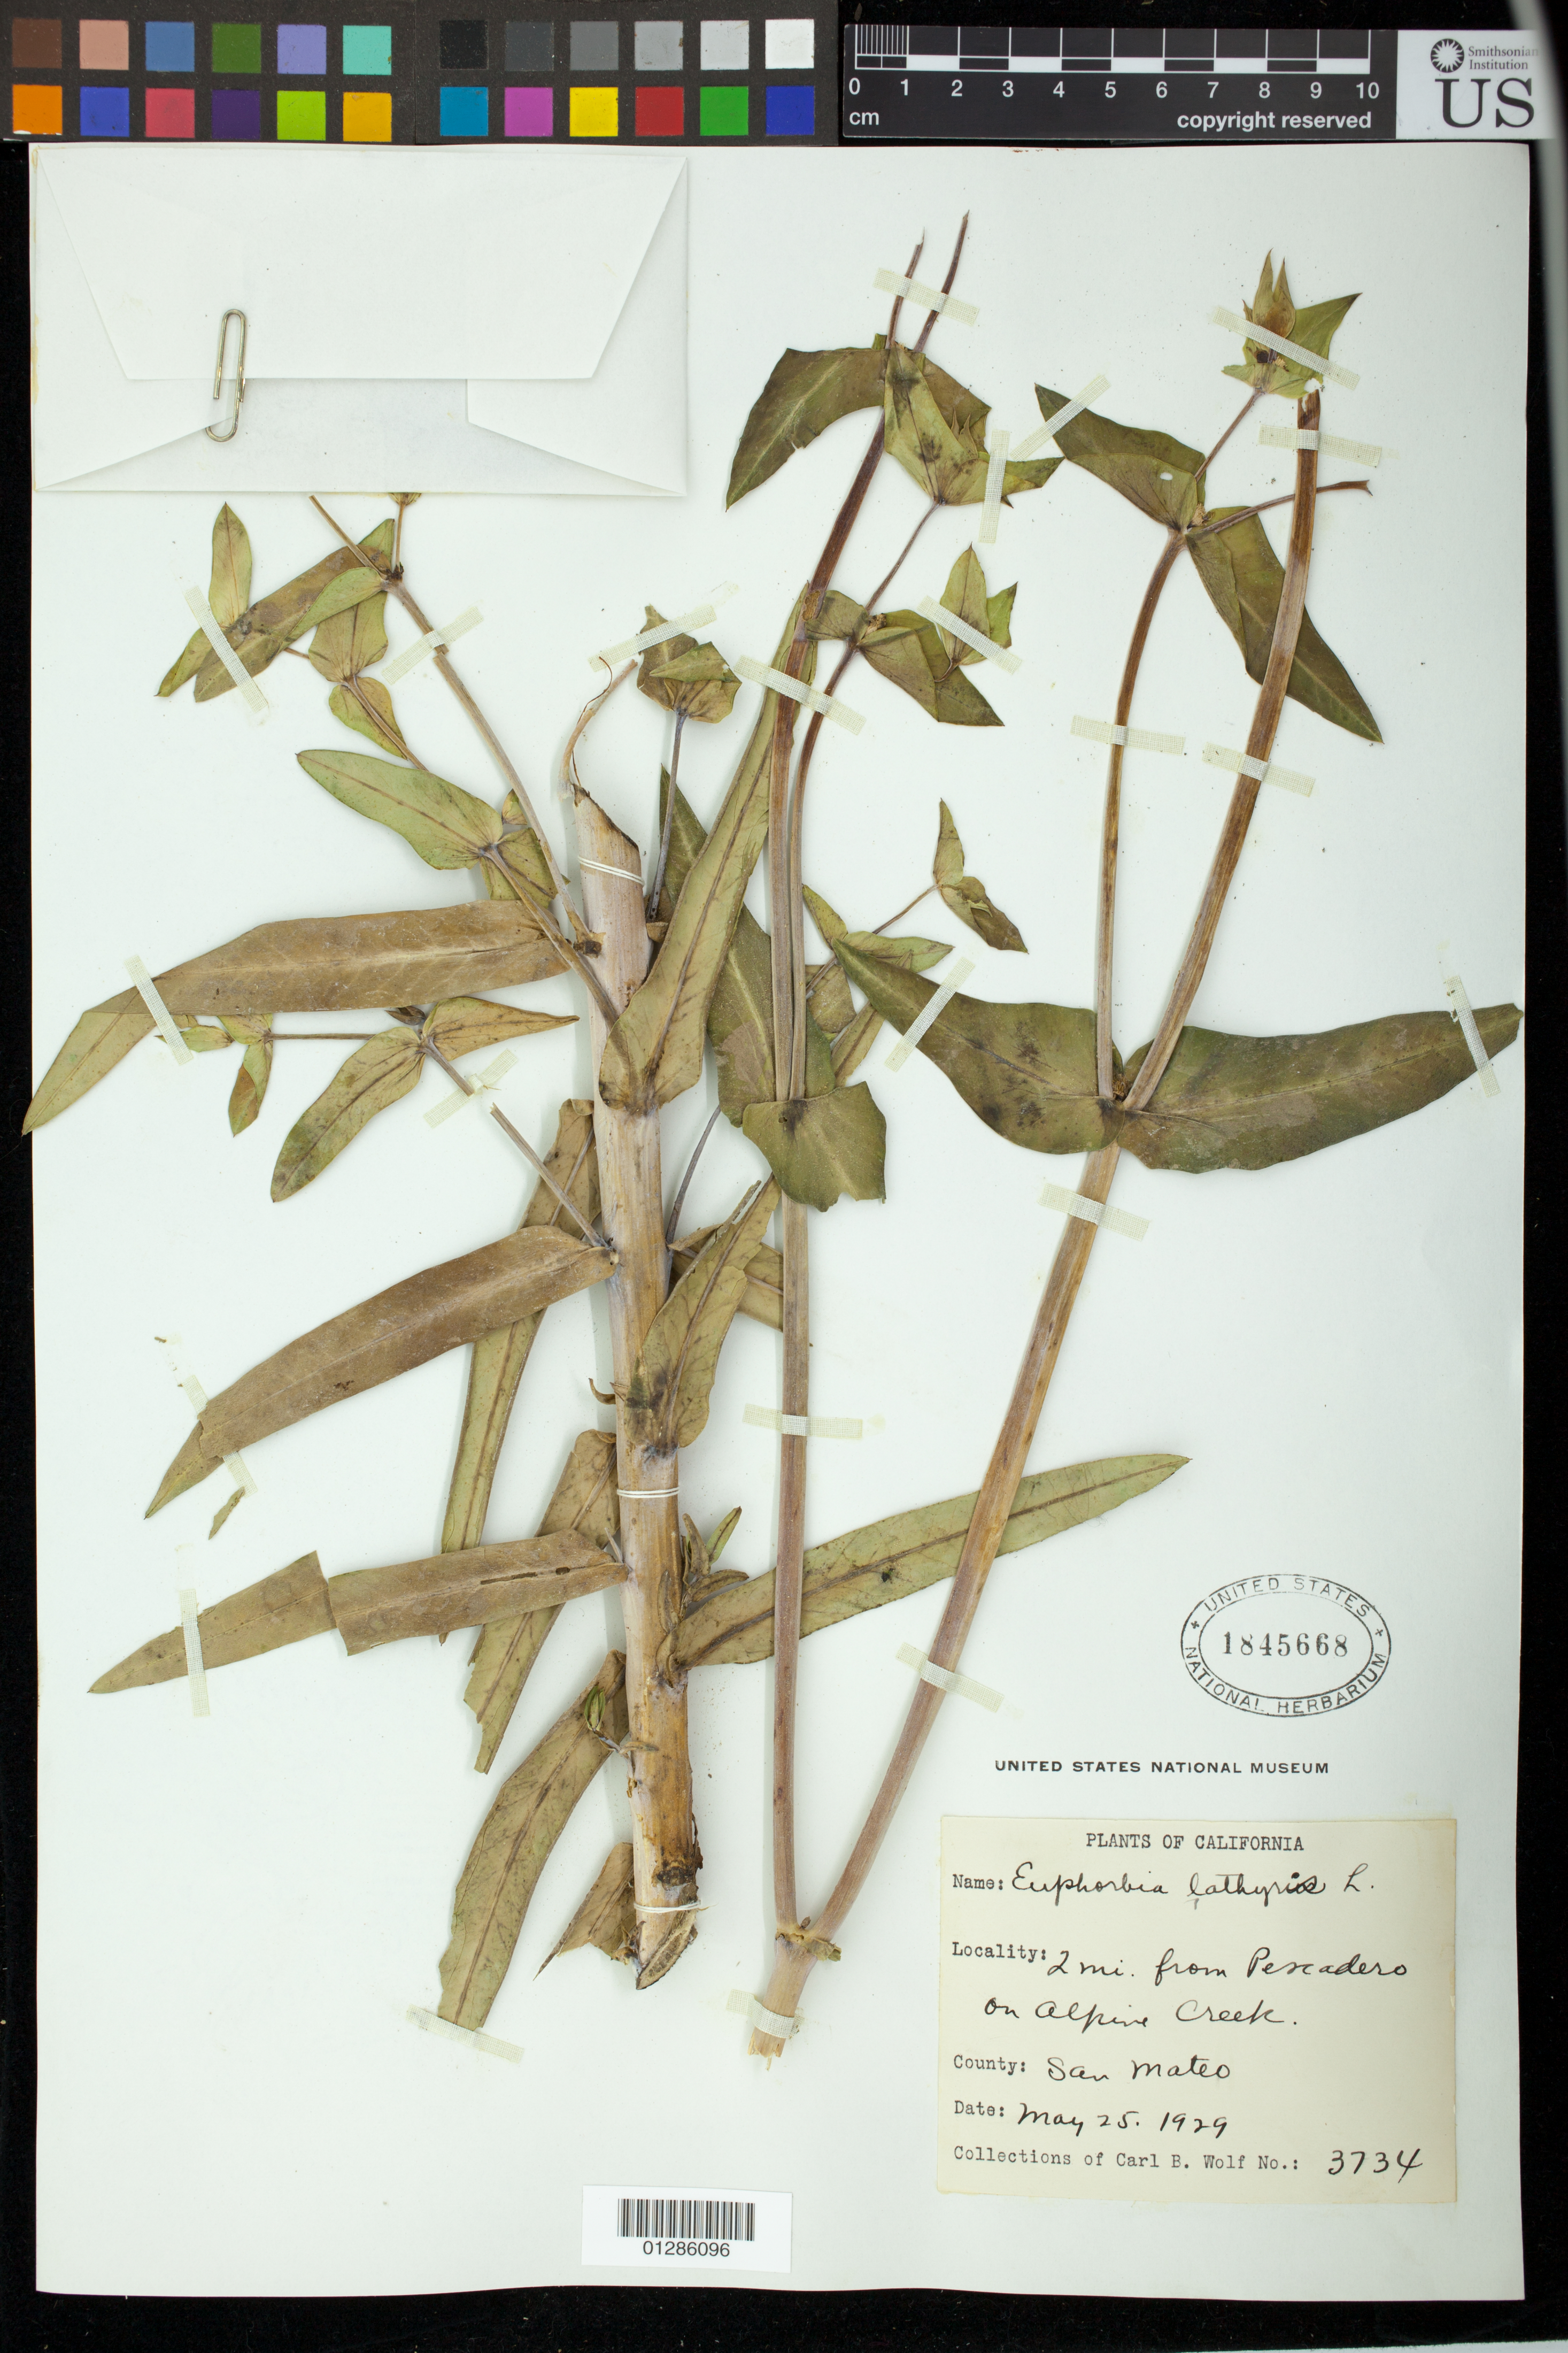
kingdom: Plantae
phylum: Tracheophyta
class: Magnoliopsida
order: Malpighiales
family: Euphorbiaceae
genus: Euphorbia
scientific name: Euphorbia lathyris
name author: L.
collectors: C. B. Wolf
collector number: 3734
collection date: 1929-05-25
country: United States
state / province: California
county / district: San Mateo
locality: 2 mi. from Pescadero on Alpine Creek.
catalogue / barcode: US 1845668